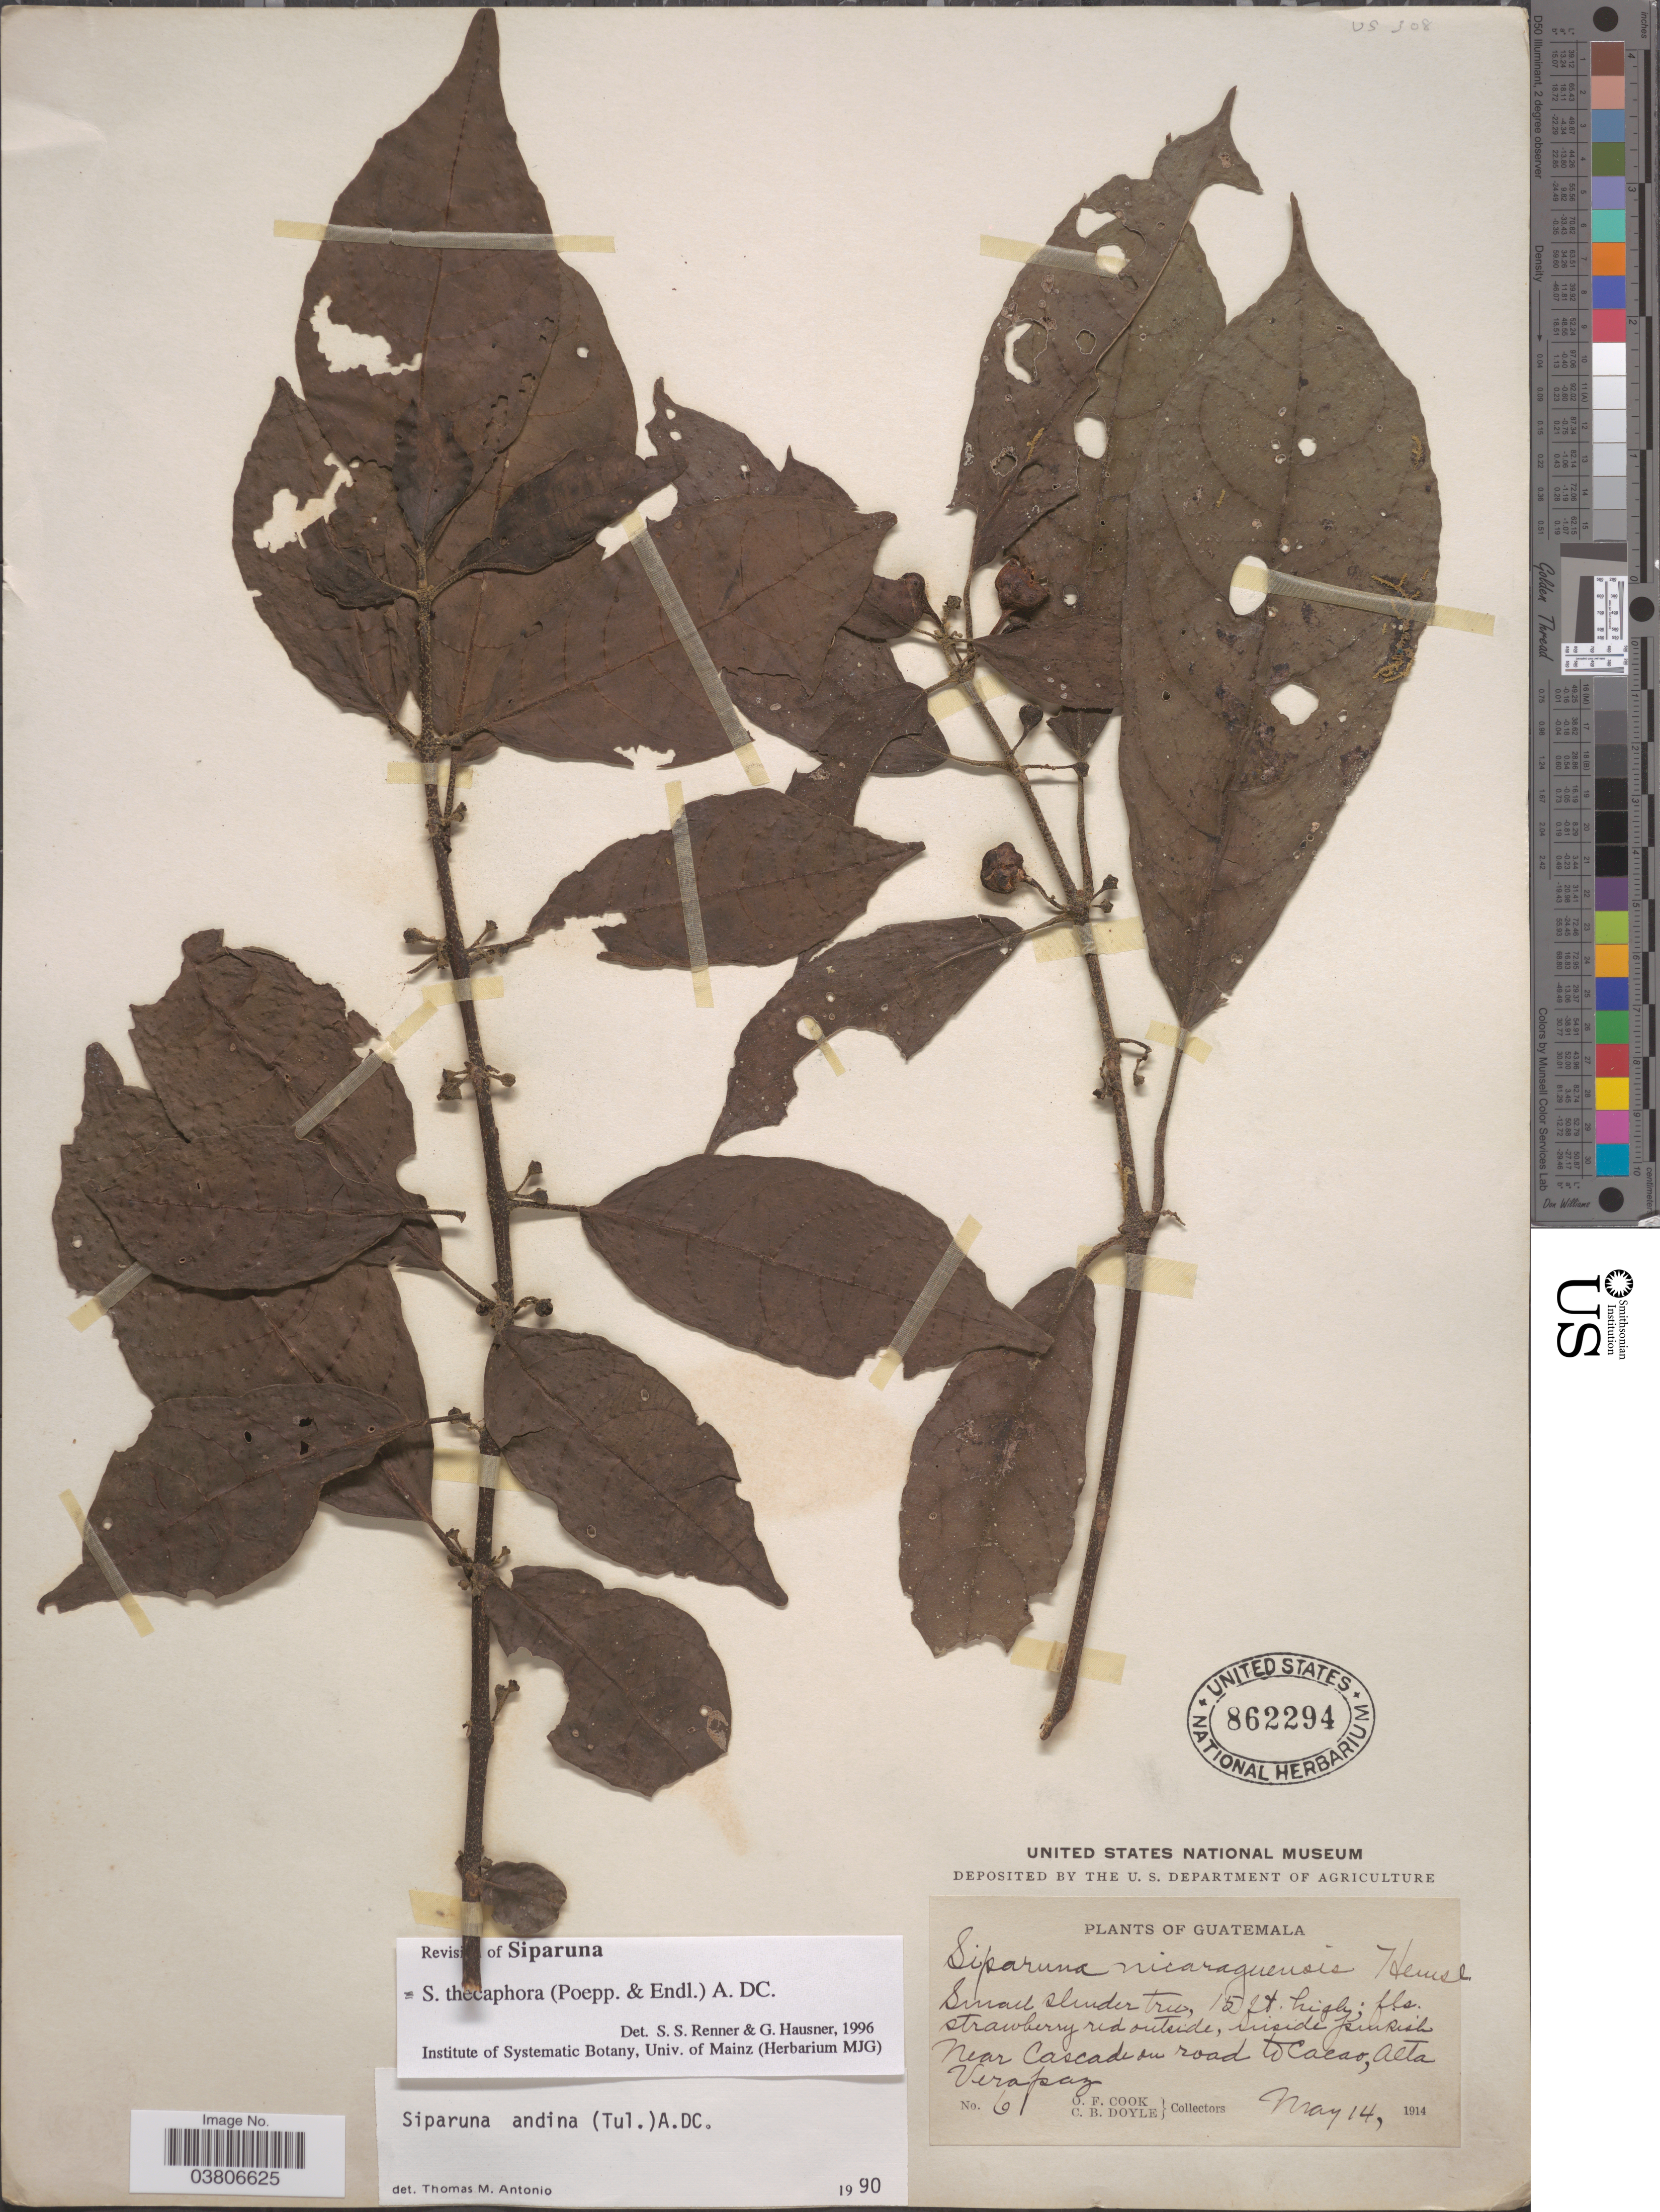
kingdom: Plantae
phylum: Tracheophyta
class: Magnoliopsida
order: Laurales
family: Siparunaceae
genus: Siparuna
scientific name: Siparuna thecaphora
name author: (Poepp. & Endl.) A. DC.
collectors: O. F. Cook & C. Doyle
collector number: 61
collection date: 1914-05-14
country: Guatemala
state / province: Alta Verapaz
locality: Near Cascade du road to Cacao.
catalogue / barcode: US 862294